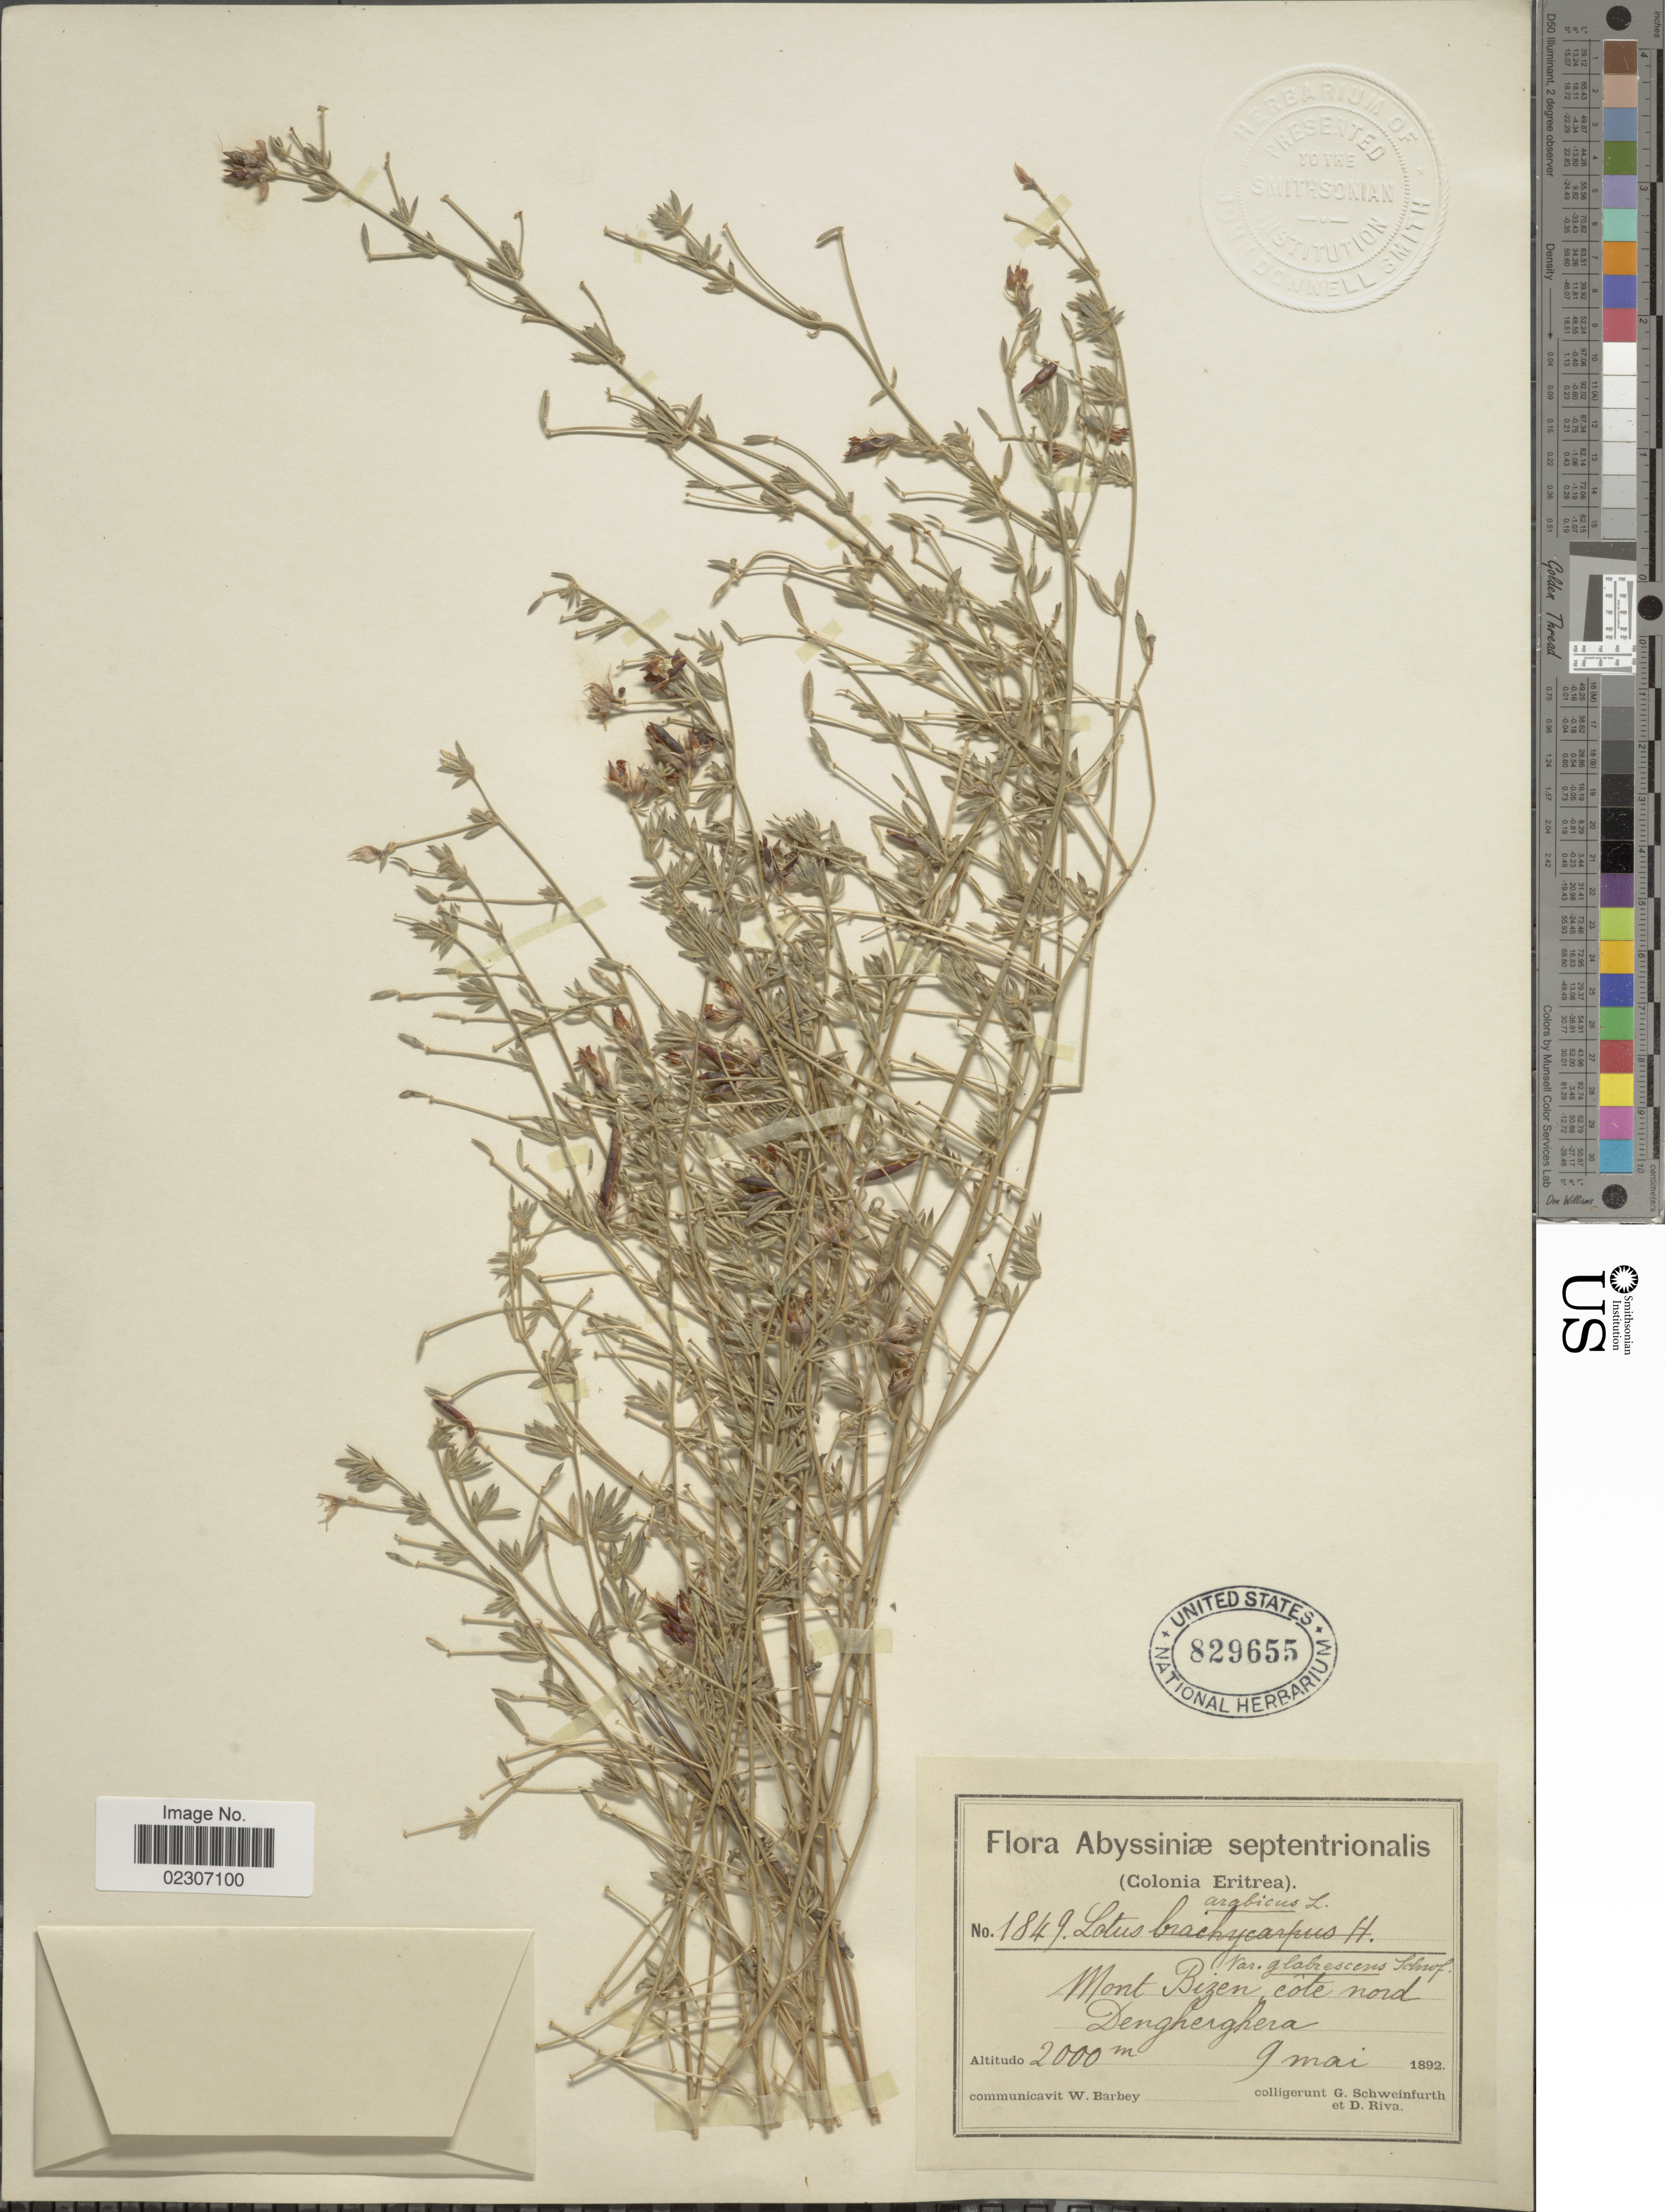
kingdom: Plantae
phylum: Tracheophyta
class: Magnoliopsida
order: Fabales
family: Fabaceae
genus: Lotus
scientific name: Lotus arabicus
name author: L.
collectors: G. A. Schweinfurth (herbarium) & D. Riva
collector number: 1849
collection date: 1892-05-09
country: Eritrea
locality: Abyssiniæ septentrionalis (Colonia Eritrea) Mont Bizen, côte nord Dengherghera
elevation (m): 2000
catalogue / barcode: US 829655